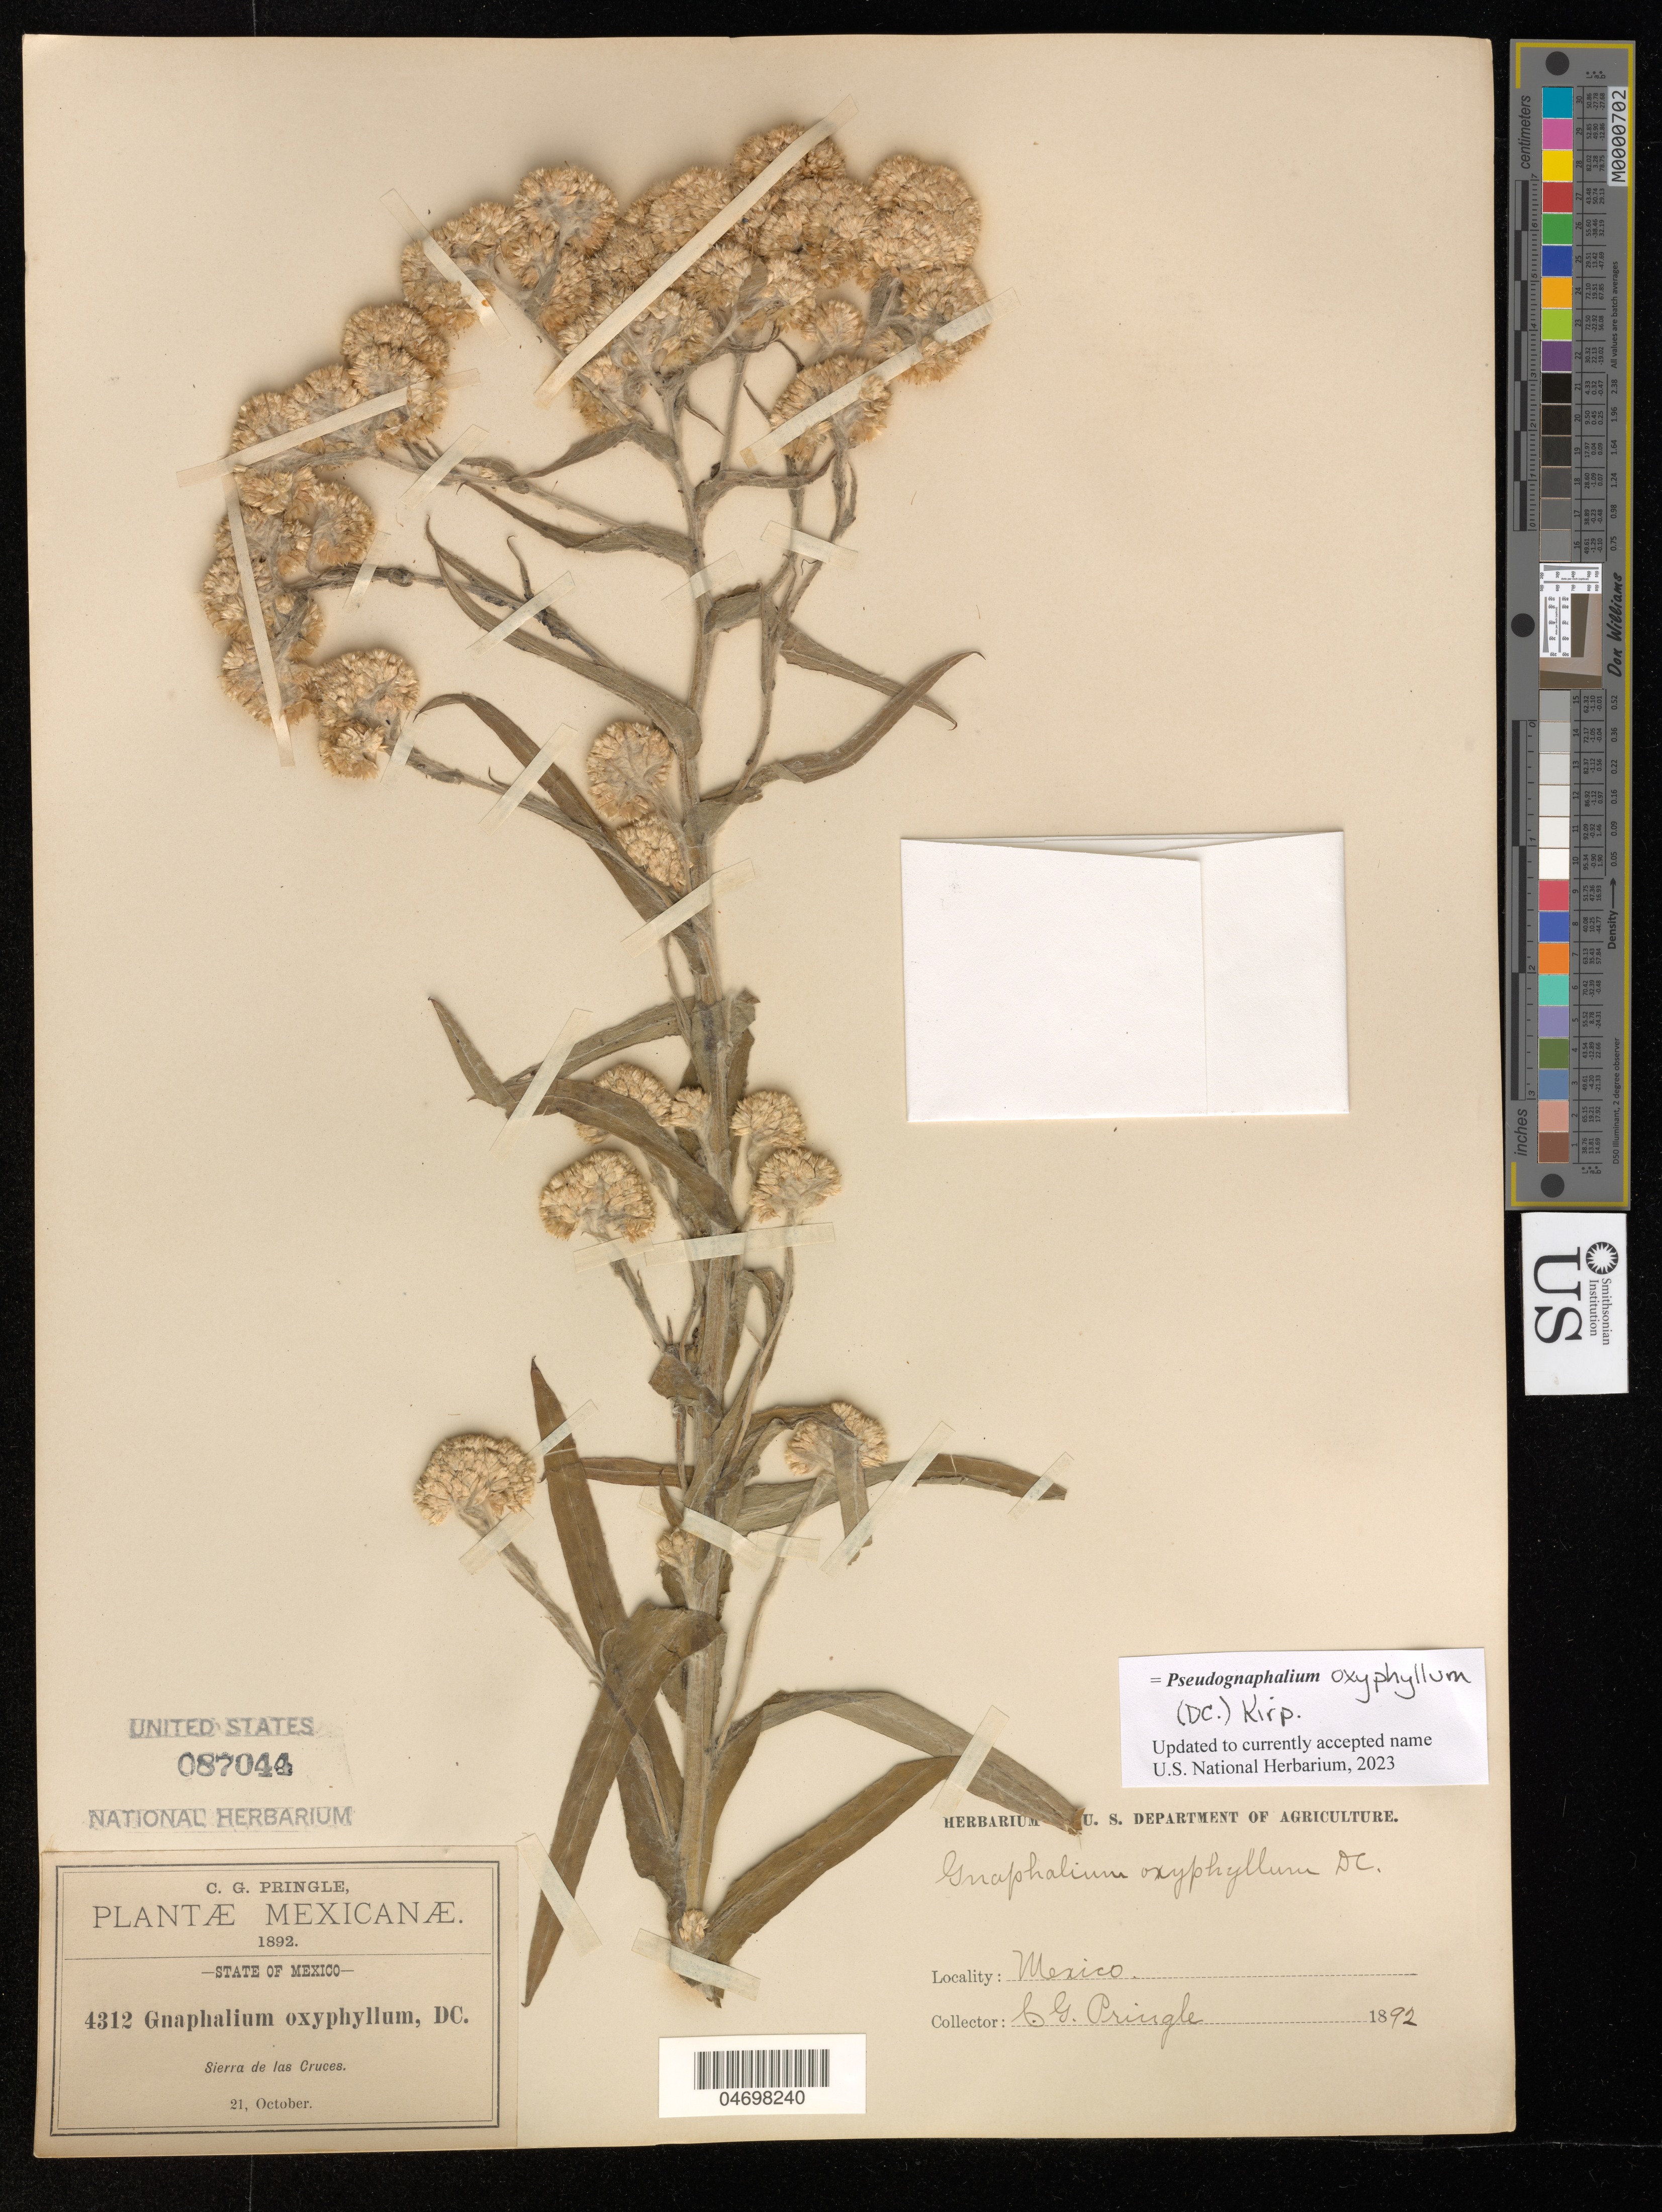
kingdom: Plantae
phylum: Tracheophyta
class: Magnoliopsida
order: Asterales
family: Asteraceae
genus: Pseudognaphalium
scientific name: Pseudognaphalium oxyphyllum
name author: (DC.) Kirp.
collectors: C. G. Pringle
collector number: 4312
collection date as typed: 21 Oct 1892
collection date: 1892-10-21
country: Mexico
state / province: México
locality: Sierra de Las Cruces.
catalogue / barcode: US 87044